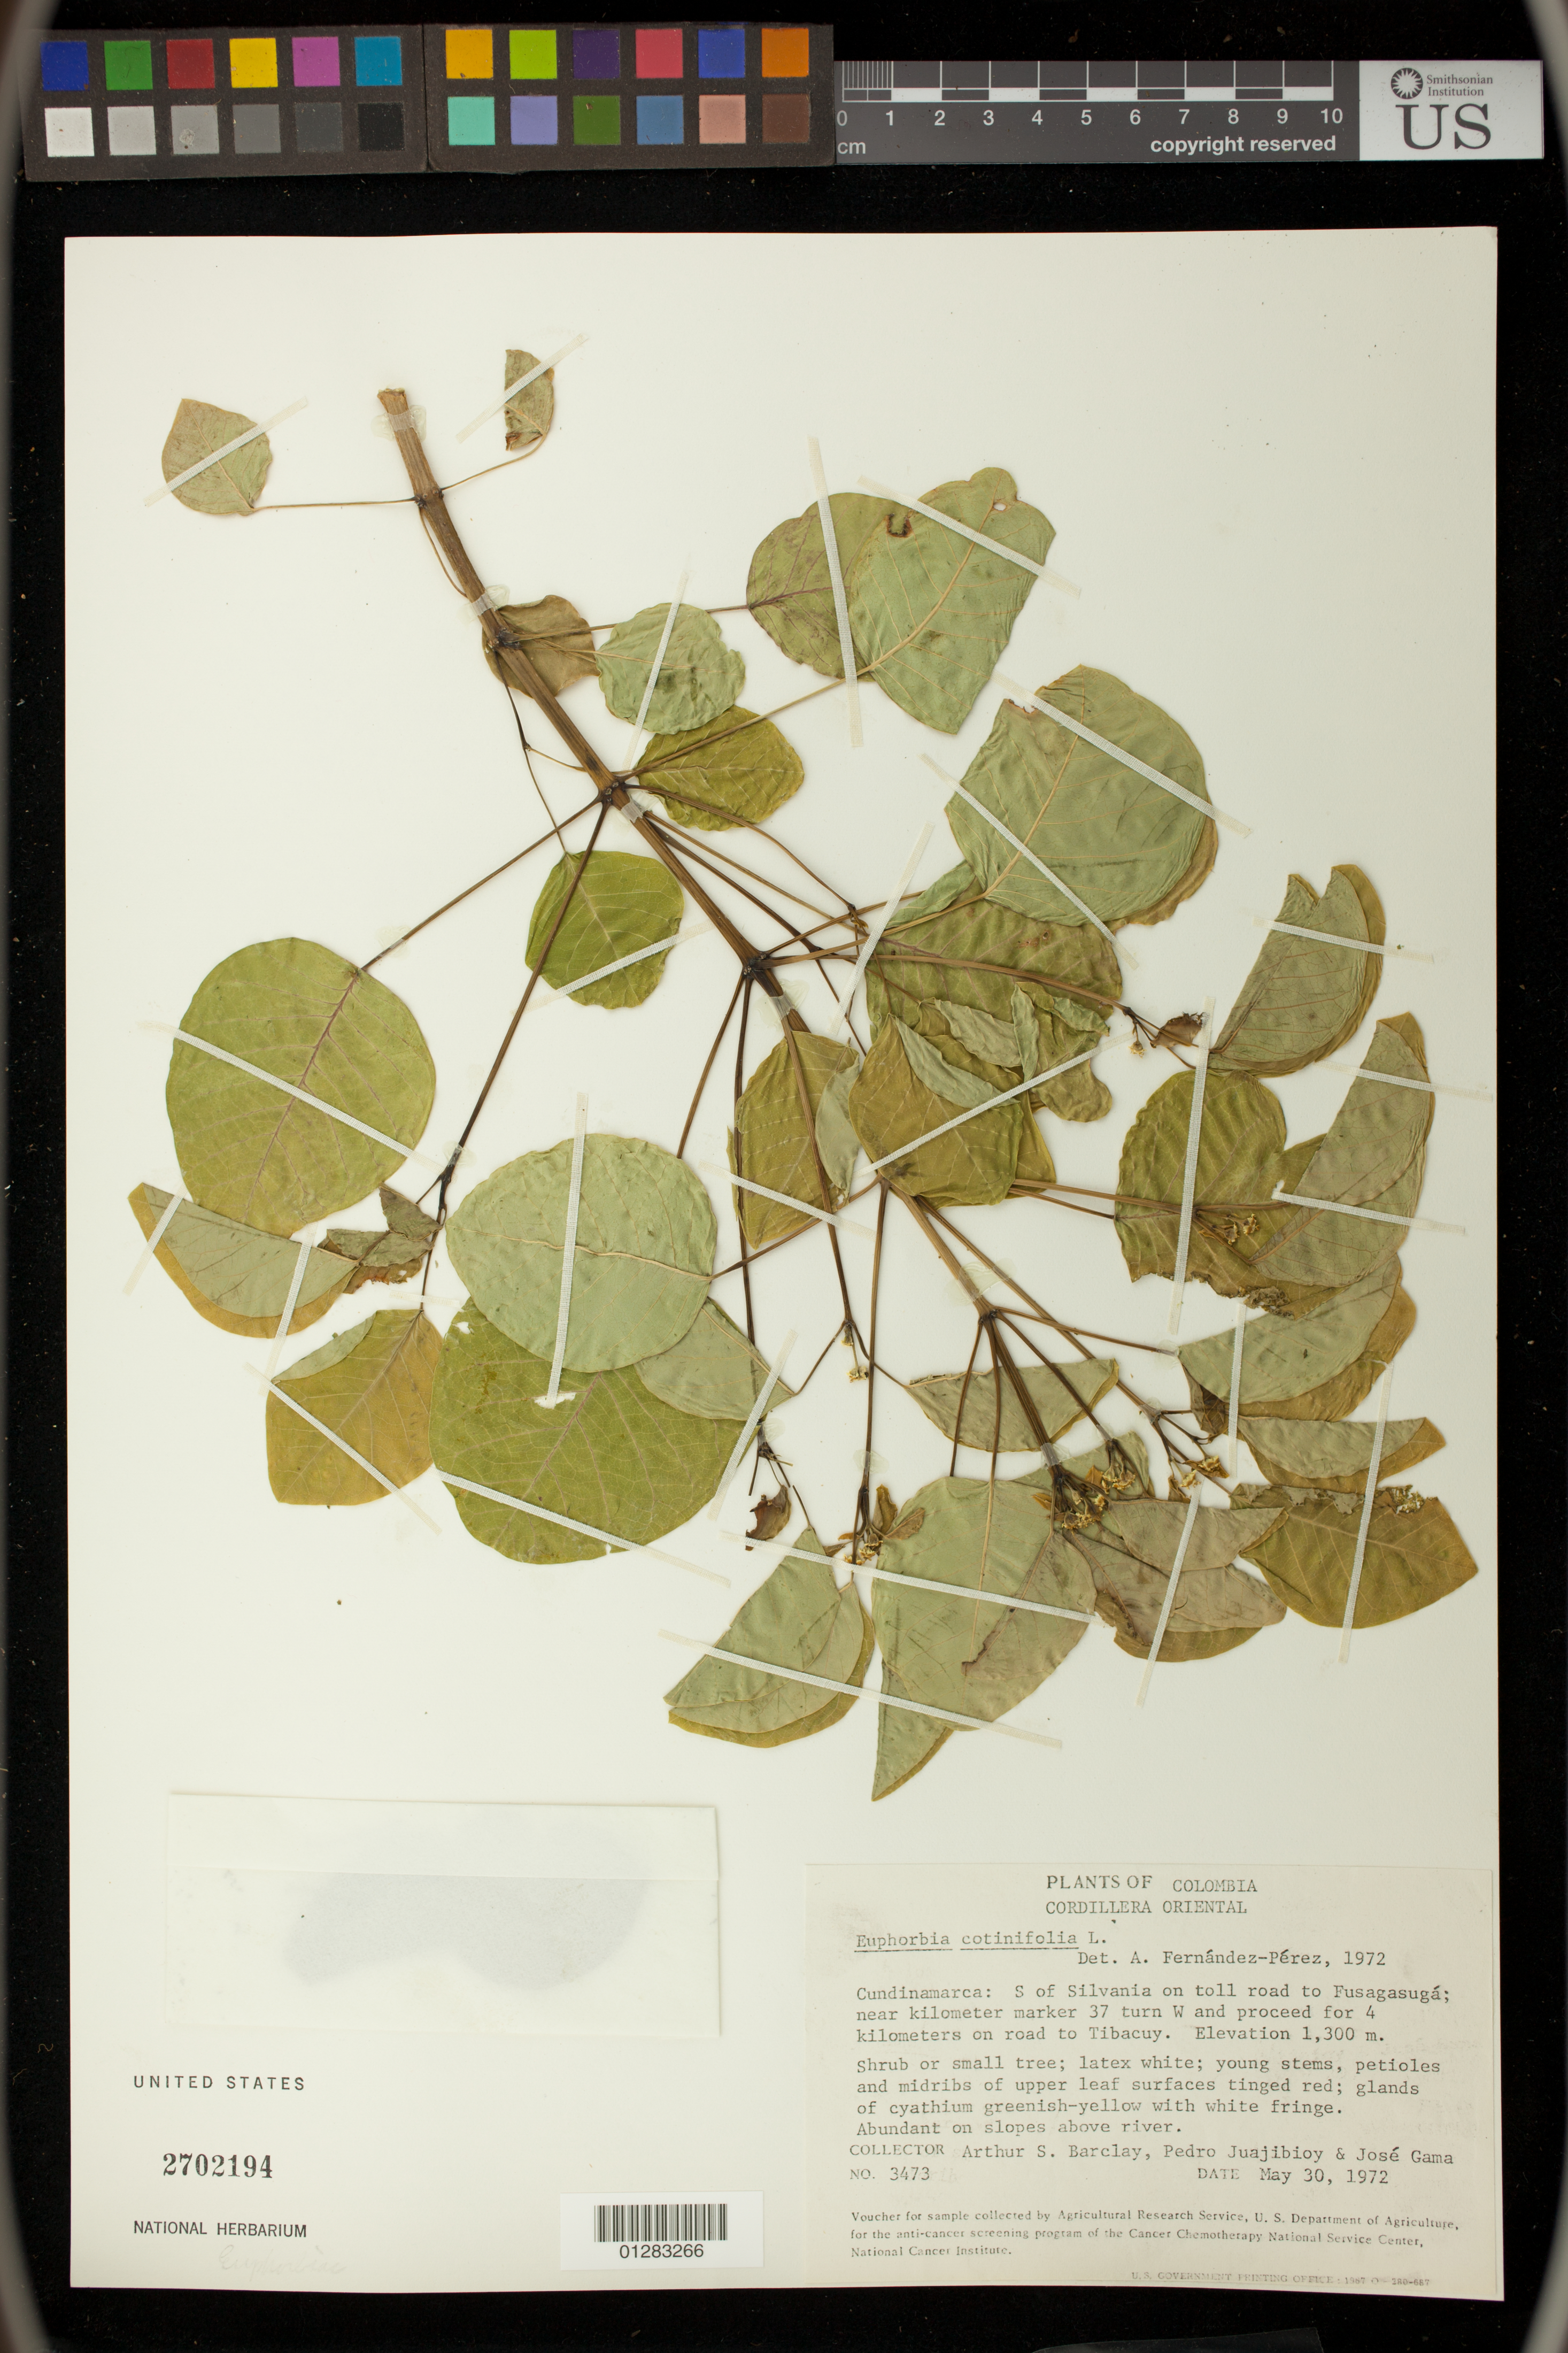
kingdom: Plantae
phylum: Tracheophyta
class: Magnoliopsida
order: Malpighiales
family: Euphorbiaceae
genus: Euphorbia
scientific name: Euphorbia cotinifolia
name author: L.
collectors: A. S. Barclay, P. Juajibioy & J. Gama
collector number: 3473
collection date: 1972-05-30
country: Colombia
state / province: Cundinamarca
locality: S of Silvania on toll road to Fusagasugá; near kilometer marker 37 turn W and proceed for 4 kilmoetres on road to Tibacuy.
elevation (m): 1300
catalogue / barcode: US 2702194